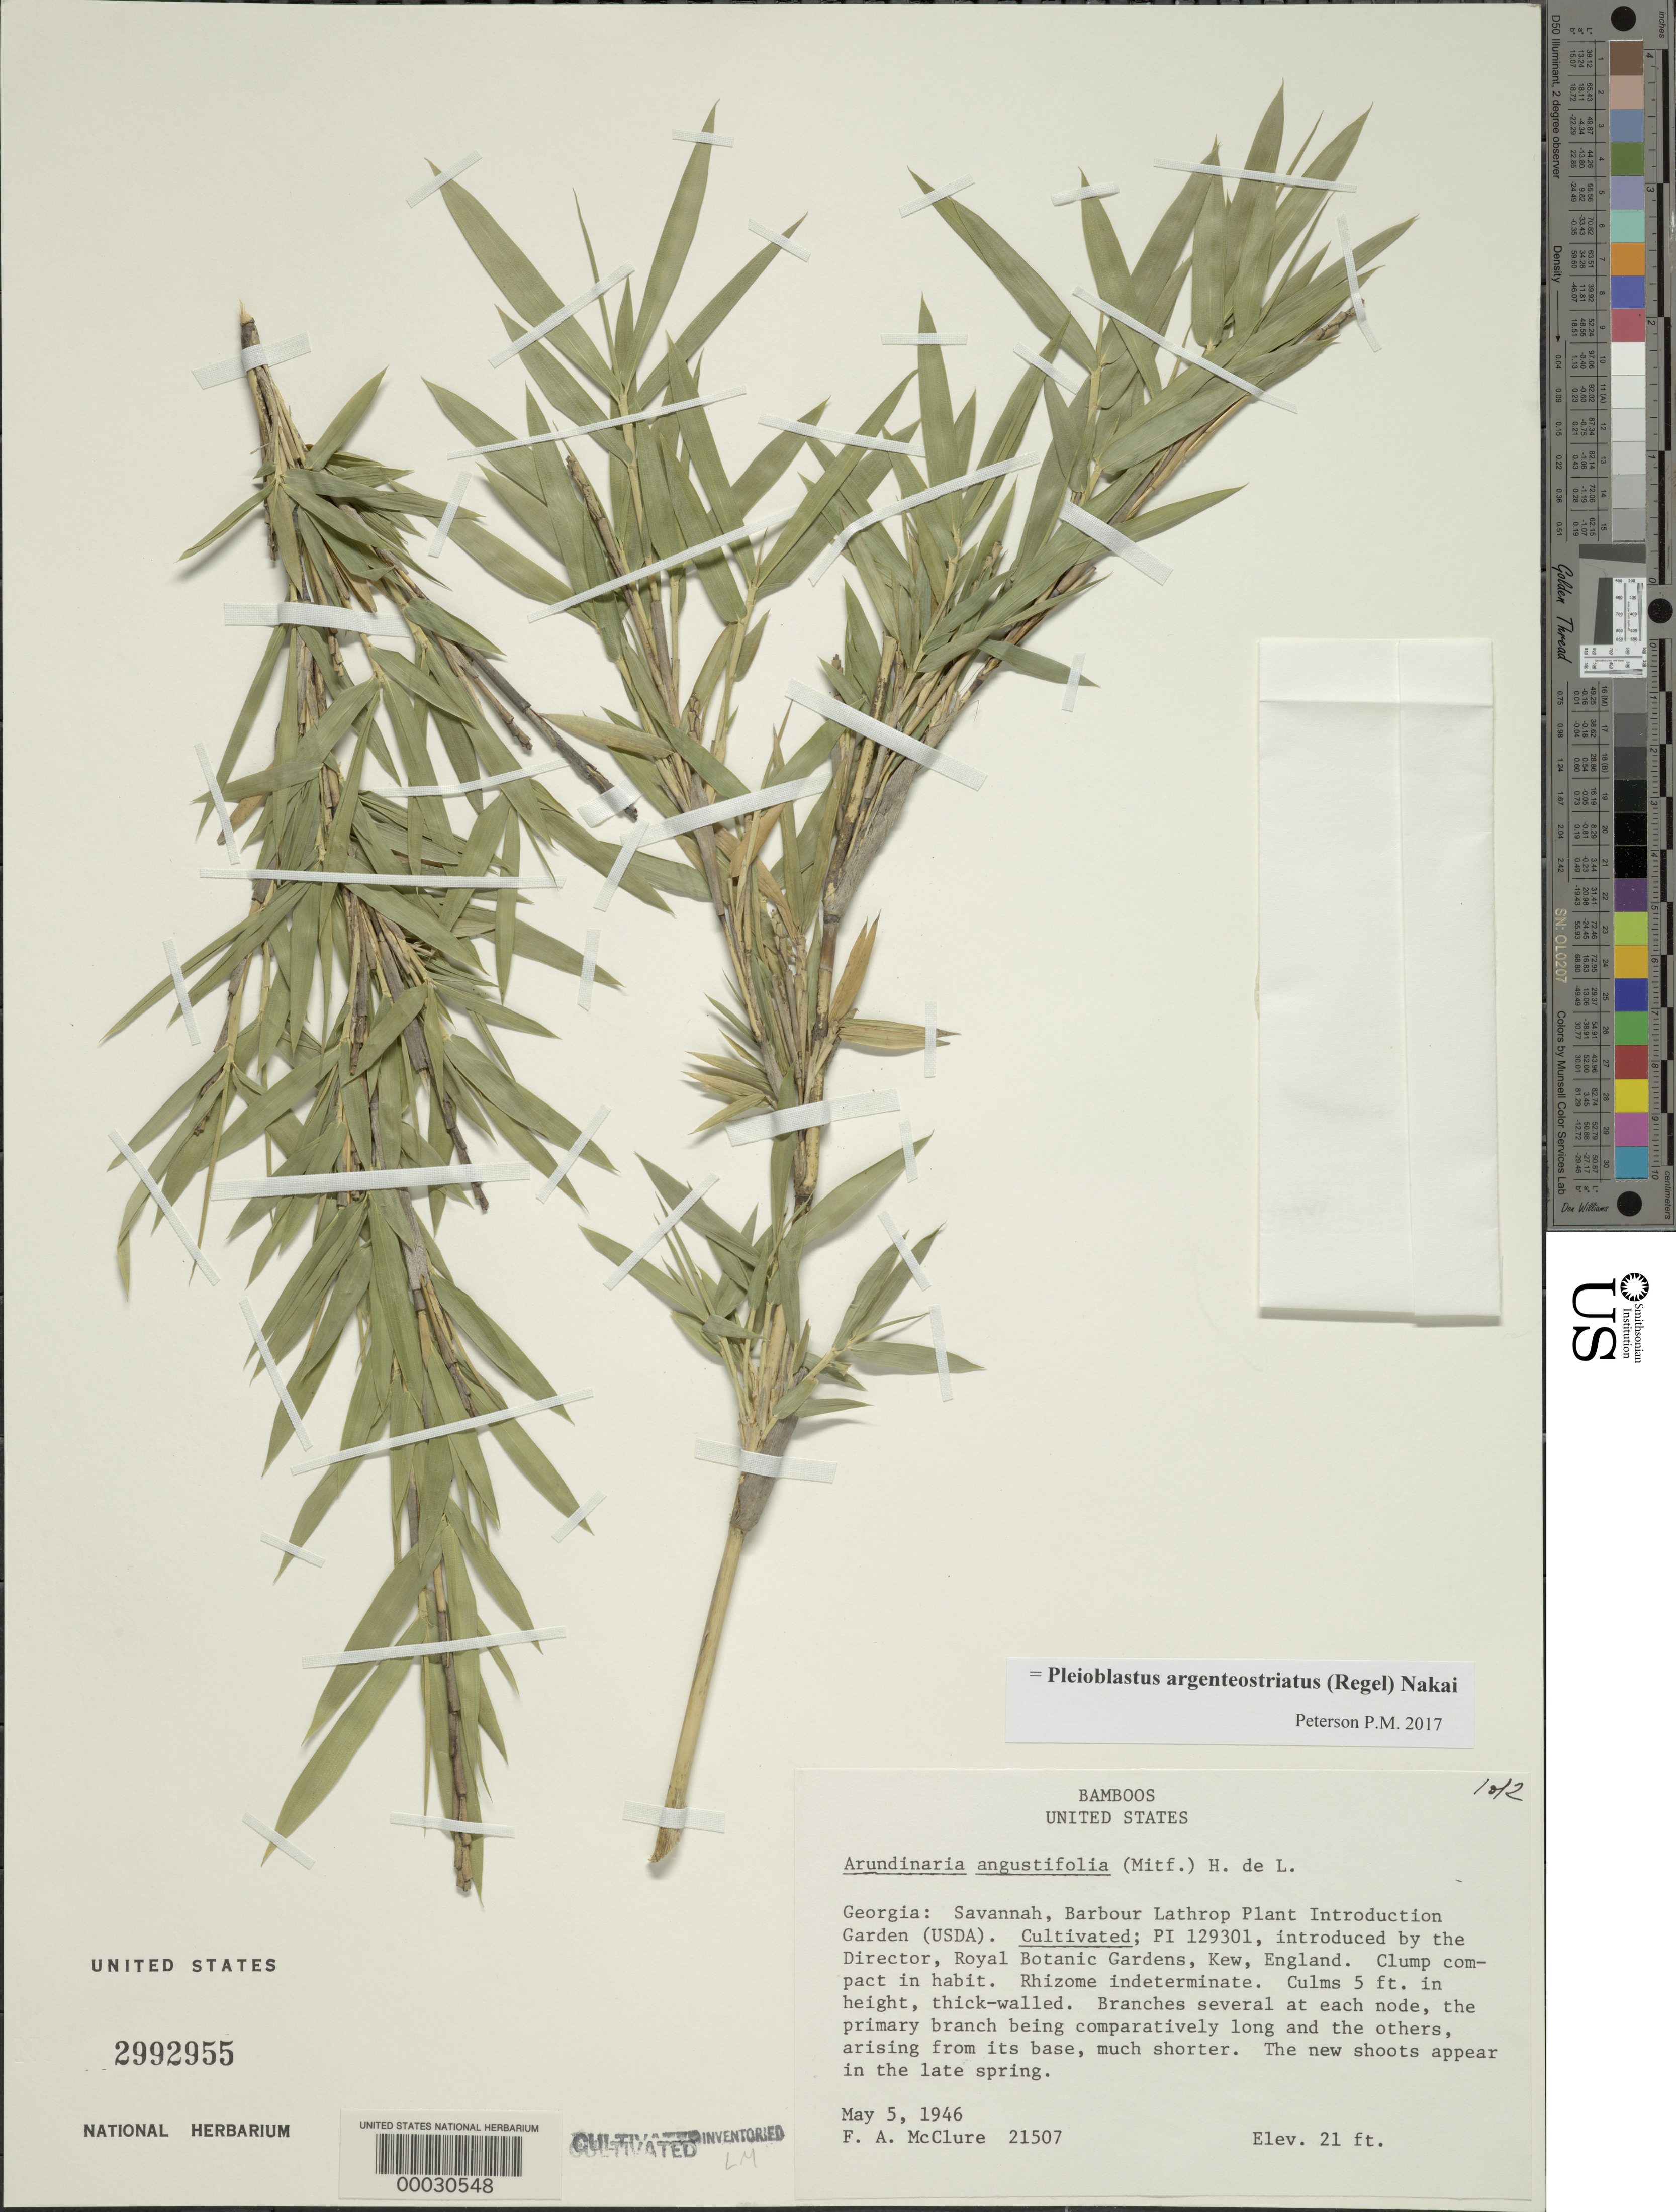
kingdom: Plantae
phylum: Tracheophyta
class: Liliopsida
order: Poales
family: Poaceae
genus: Pleioblastus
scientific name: Pleioblastus argenteostriatus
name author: (Regel) Nakai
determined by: Poaceae Reorganization Project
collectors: F. A. McClure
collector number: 21507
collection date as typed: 05 May 1946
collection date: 1946-05-05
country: United States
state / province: Georgia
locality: Barbour lathrop plant introduction garden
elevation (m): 6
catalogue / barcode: US 2992955